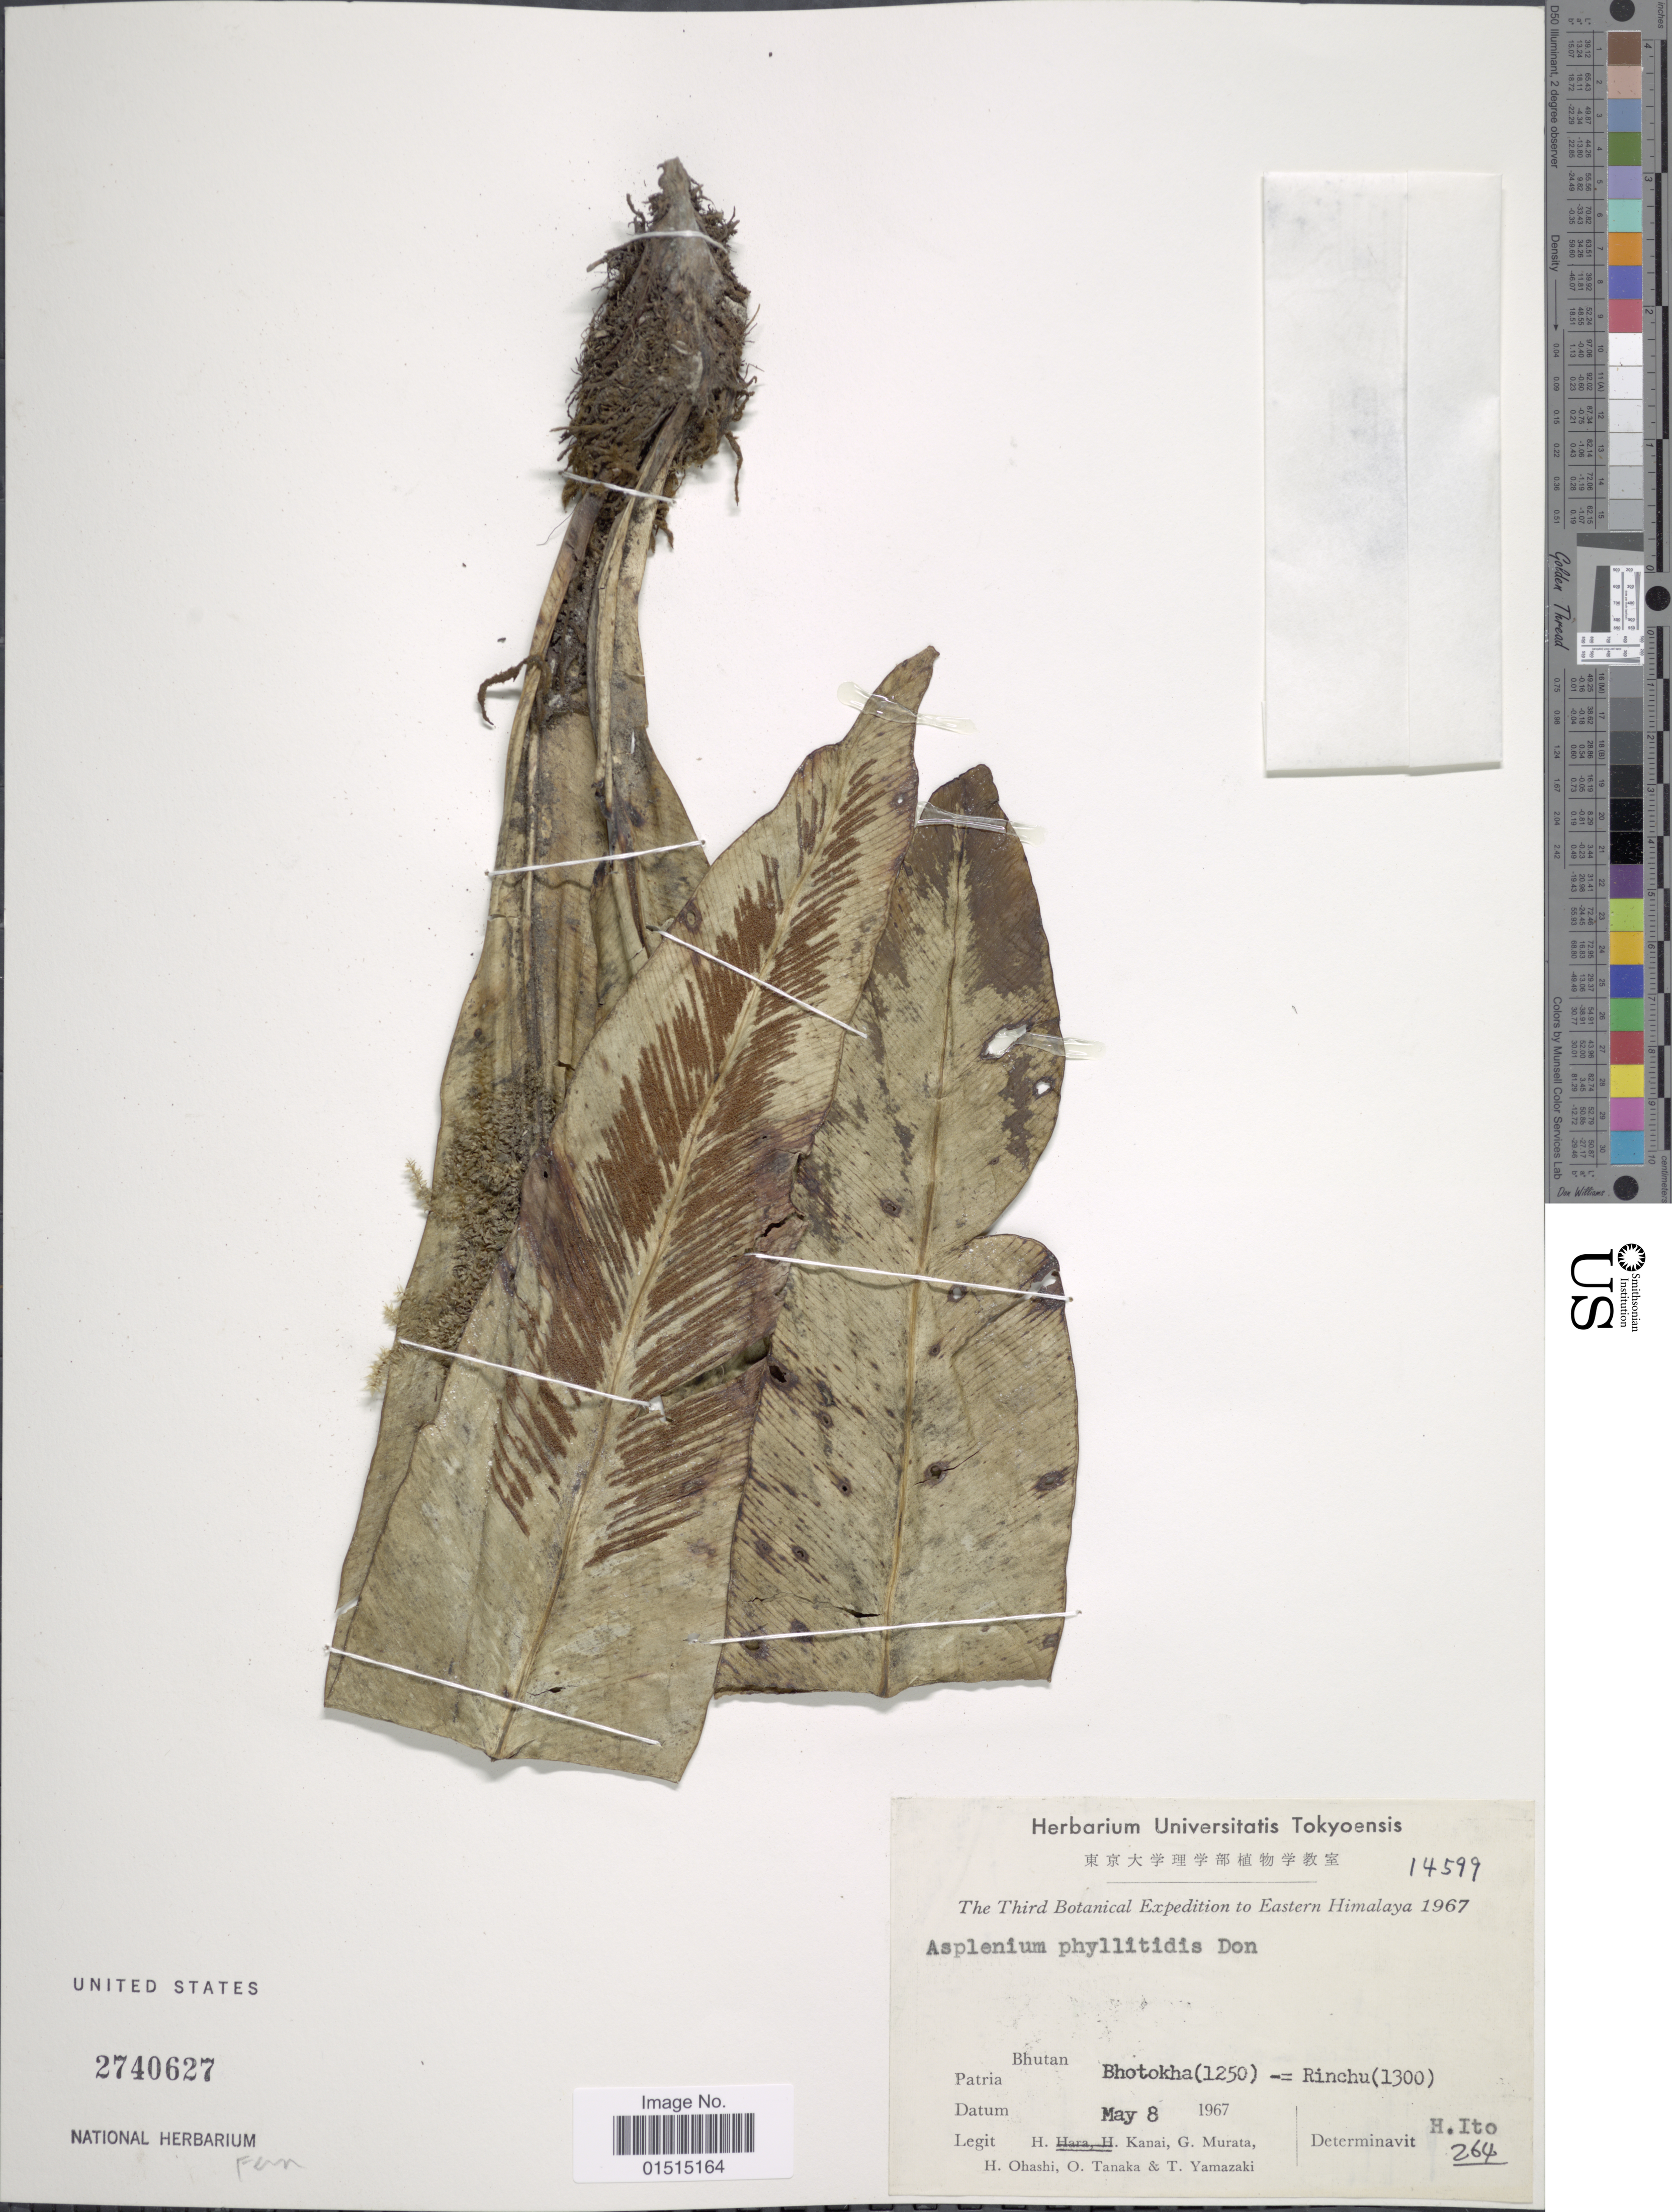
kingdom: Plantae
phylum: Tracheophyta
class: Polypodiopsida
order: Polypodiales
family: Aspleniaceae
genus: Asplenium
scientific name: Asplenium nidus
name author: L.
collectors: H. Kanai, G. Murata, H. Ohashi, Tanaka, -- & T. Yamazaki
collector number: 14599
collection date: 1967-05-08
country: Bhutan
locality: Bhutan, Bhotokha (1250) - Rinchu (1300)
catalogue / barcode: US 2740627